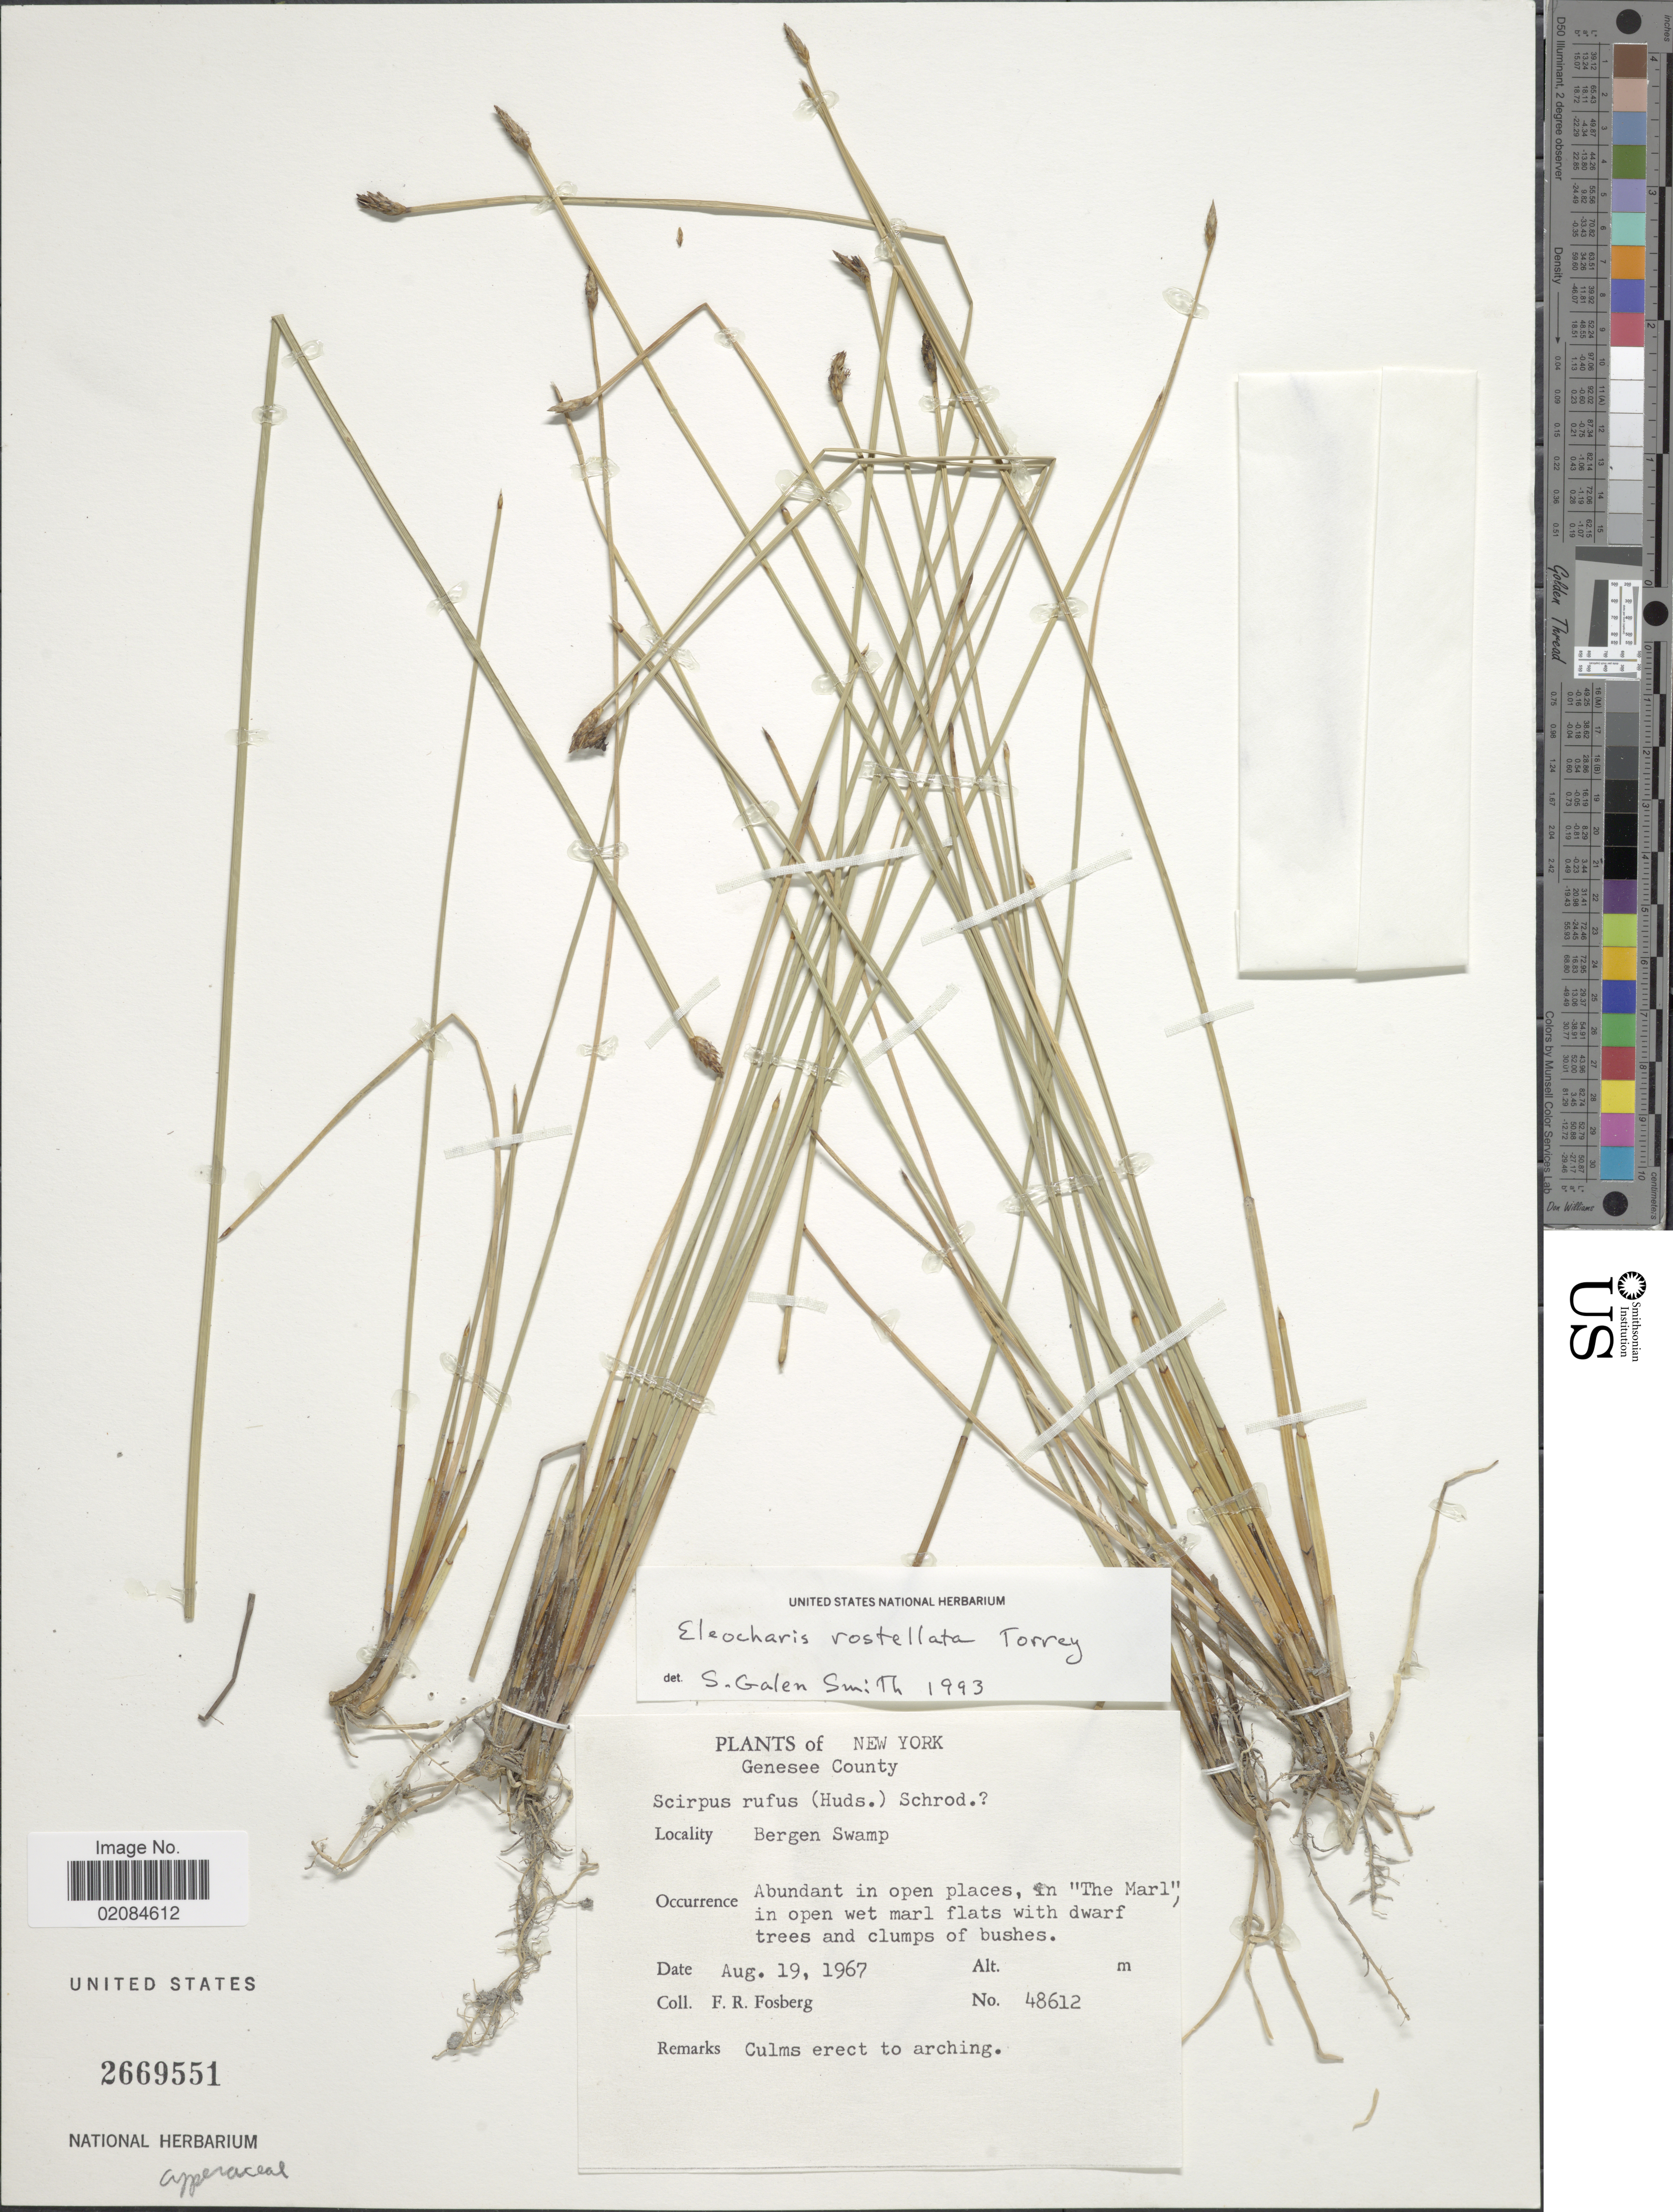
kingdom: Plantae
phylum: Tracheophyta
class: Liliopsida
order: Poales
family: Cyperaceae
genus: Eleocharis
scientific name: Eleocharis rostellata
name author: (Torr.) Torr.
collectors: F. R. Fosberg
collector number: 48612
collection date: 1967-08-19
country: United States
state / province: New York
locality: Genesee County. Bergen swamp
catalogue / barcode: US 2669551